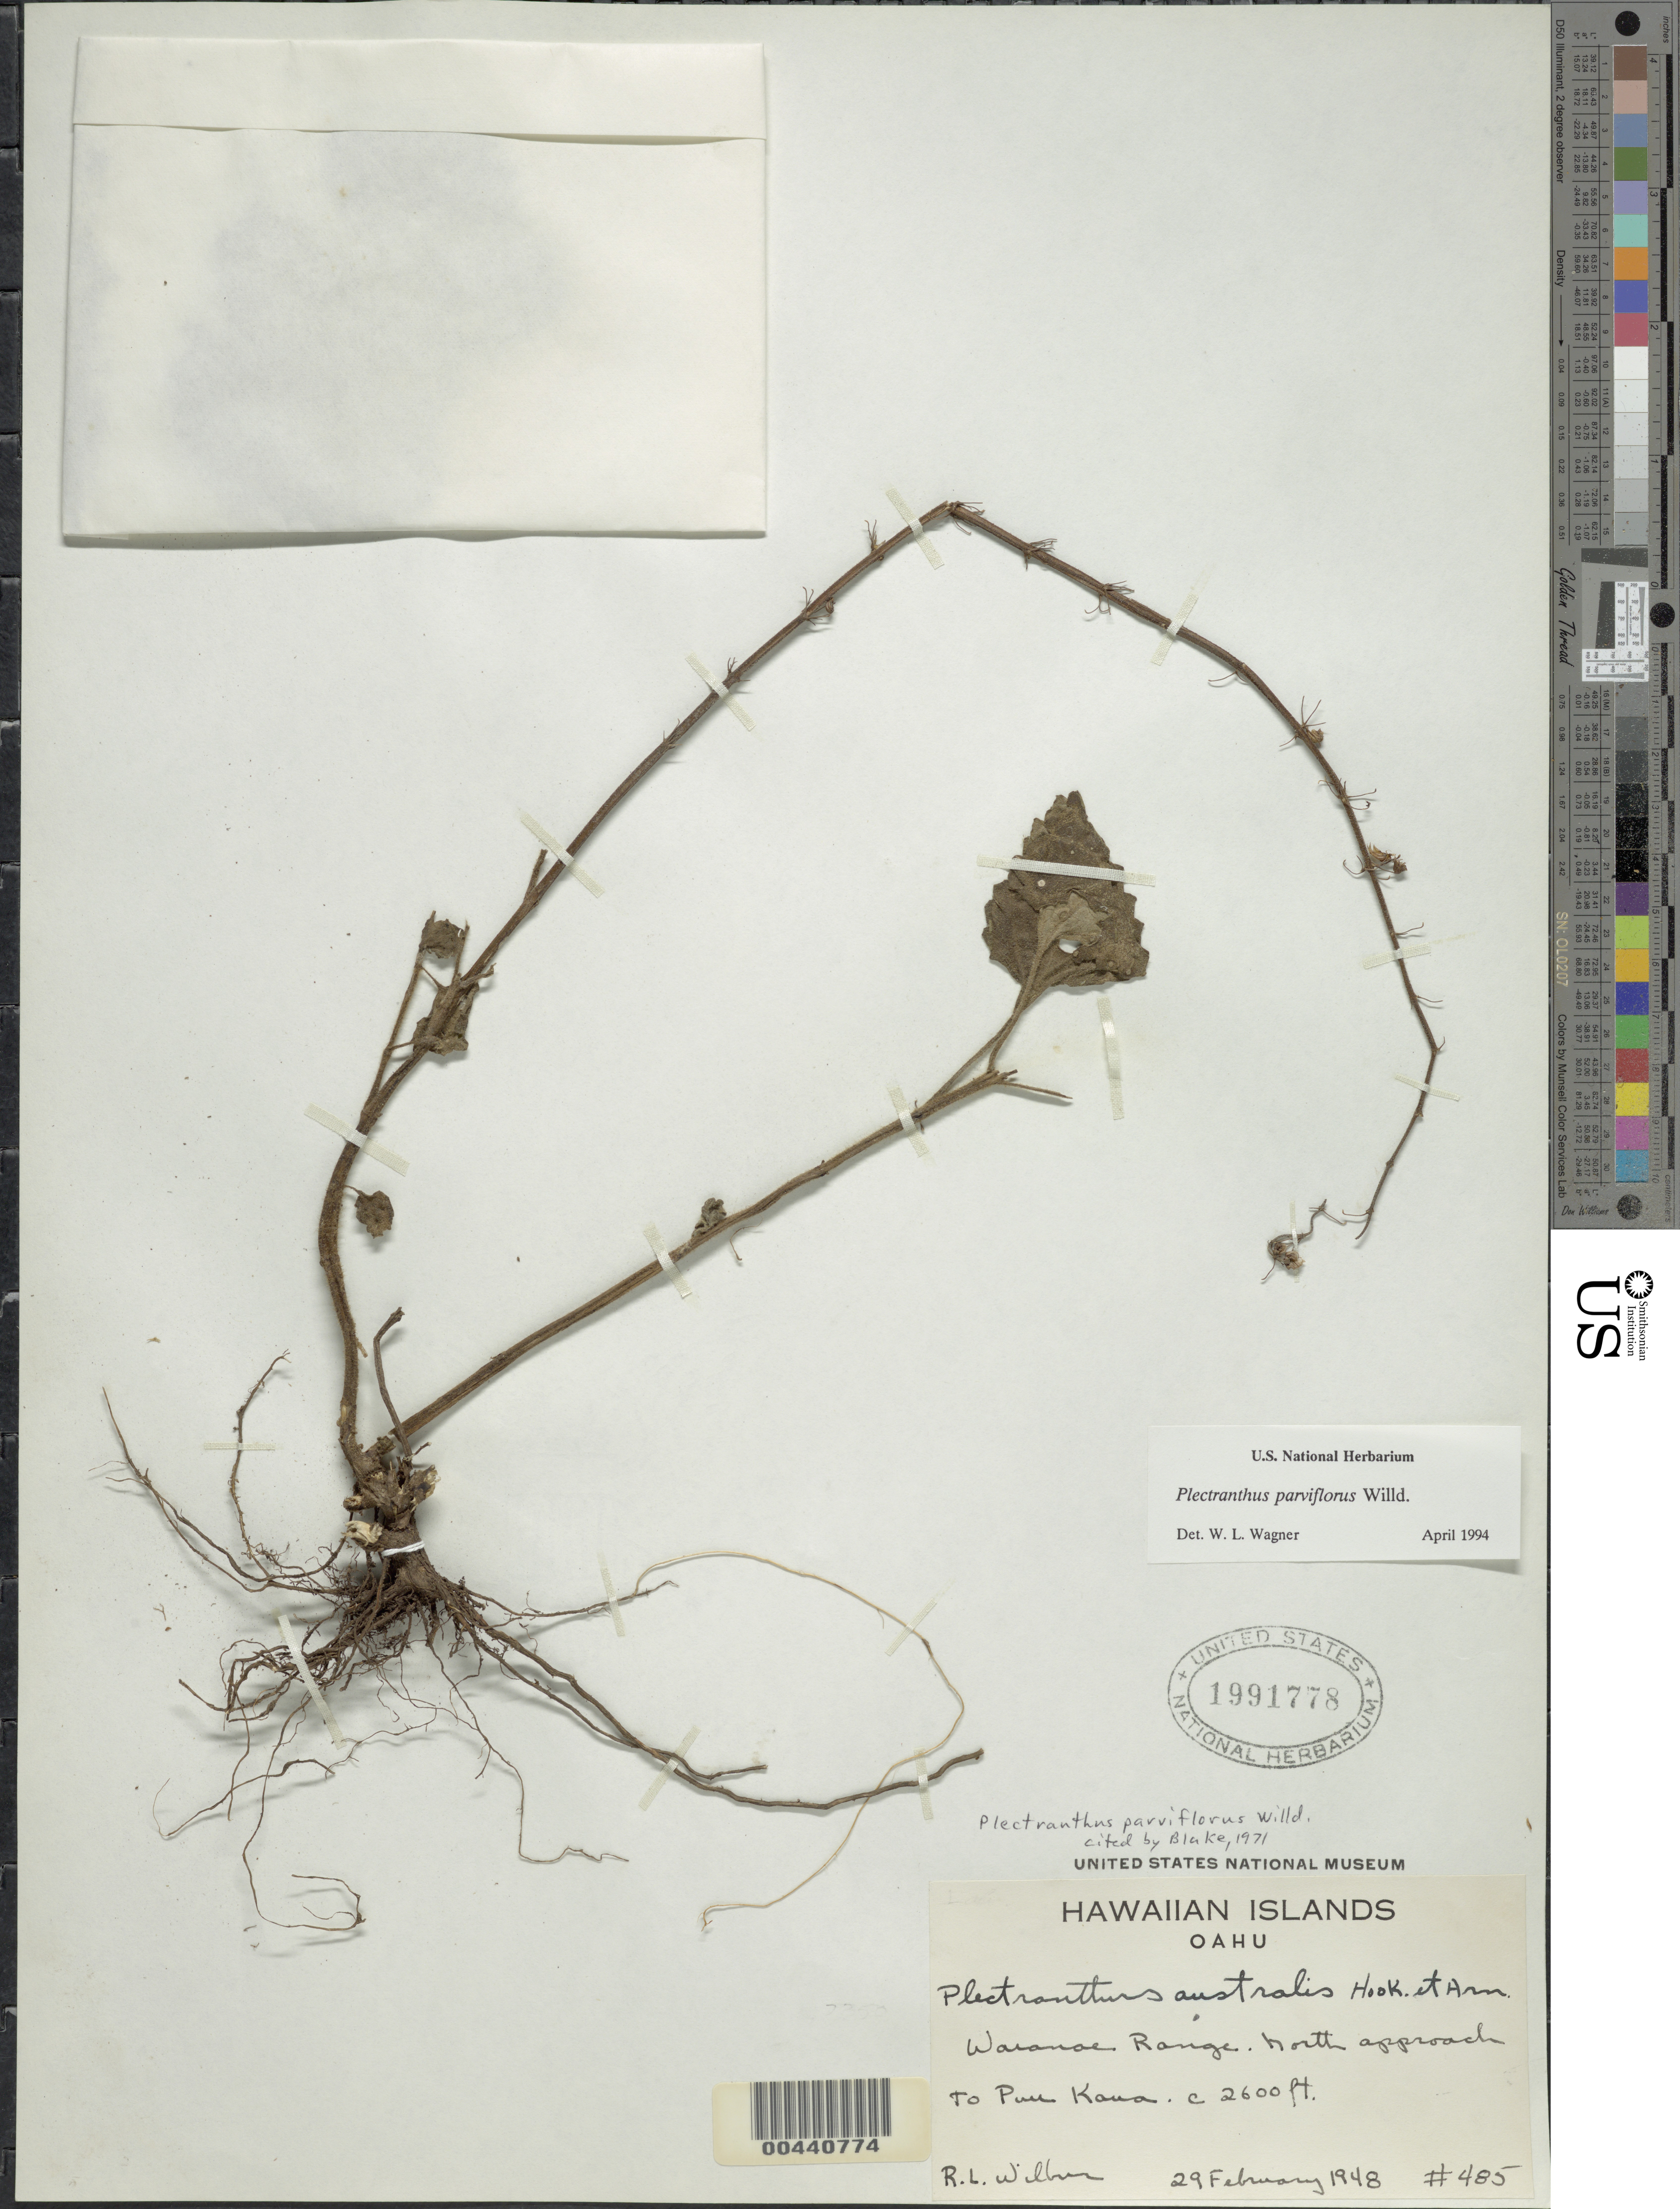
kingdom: Plantae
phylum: Tracheophyta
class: Magnoliopsida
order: Lamiales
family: Lamiaceae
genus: Coleus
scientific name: Coleus australis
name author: (Br.) A.J. Paton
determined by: Wagner, W. L., (BOT), Smithsonian Institution - National Museum of Natural History (UNITED STATES)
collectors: R. L. Wilbur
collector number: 485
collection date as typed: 29 Feb 1948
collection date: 1948-02-29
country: United States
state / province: Hawaii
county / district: Honolulu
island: Oahu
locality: Waianae Range. N approach to Puu Kaua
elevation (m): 792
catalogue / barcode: US 1991778